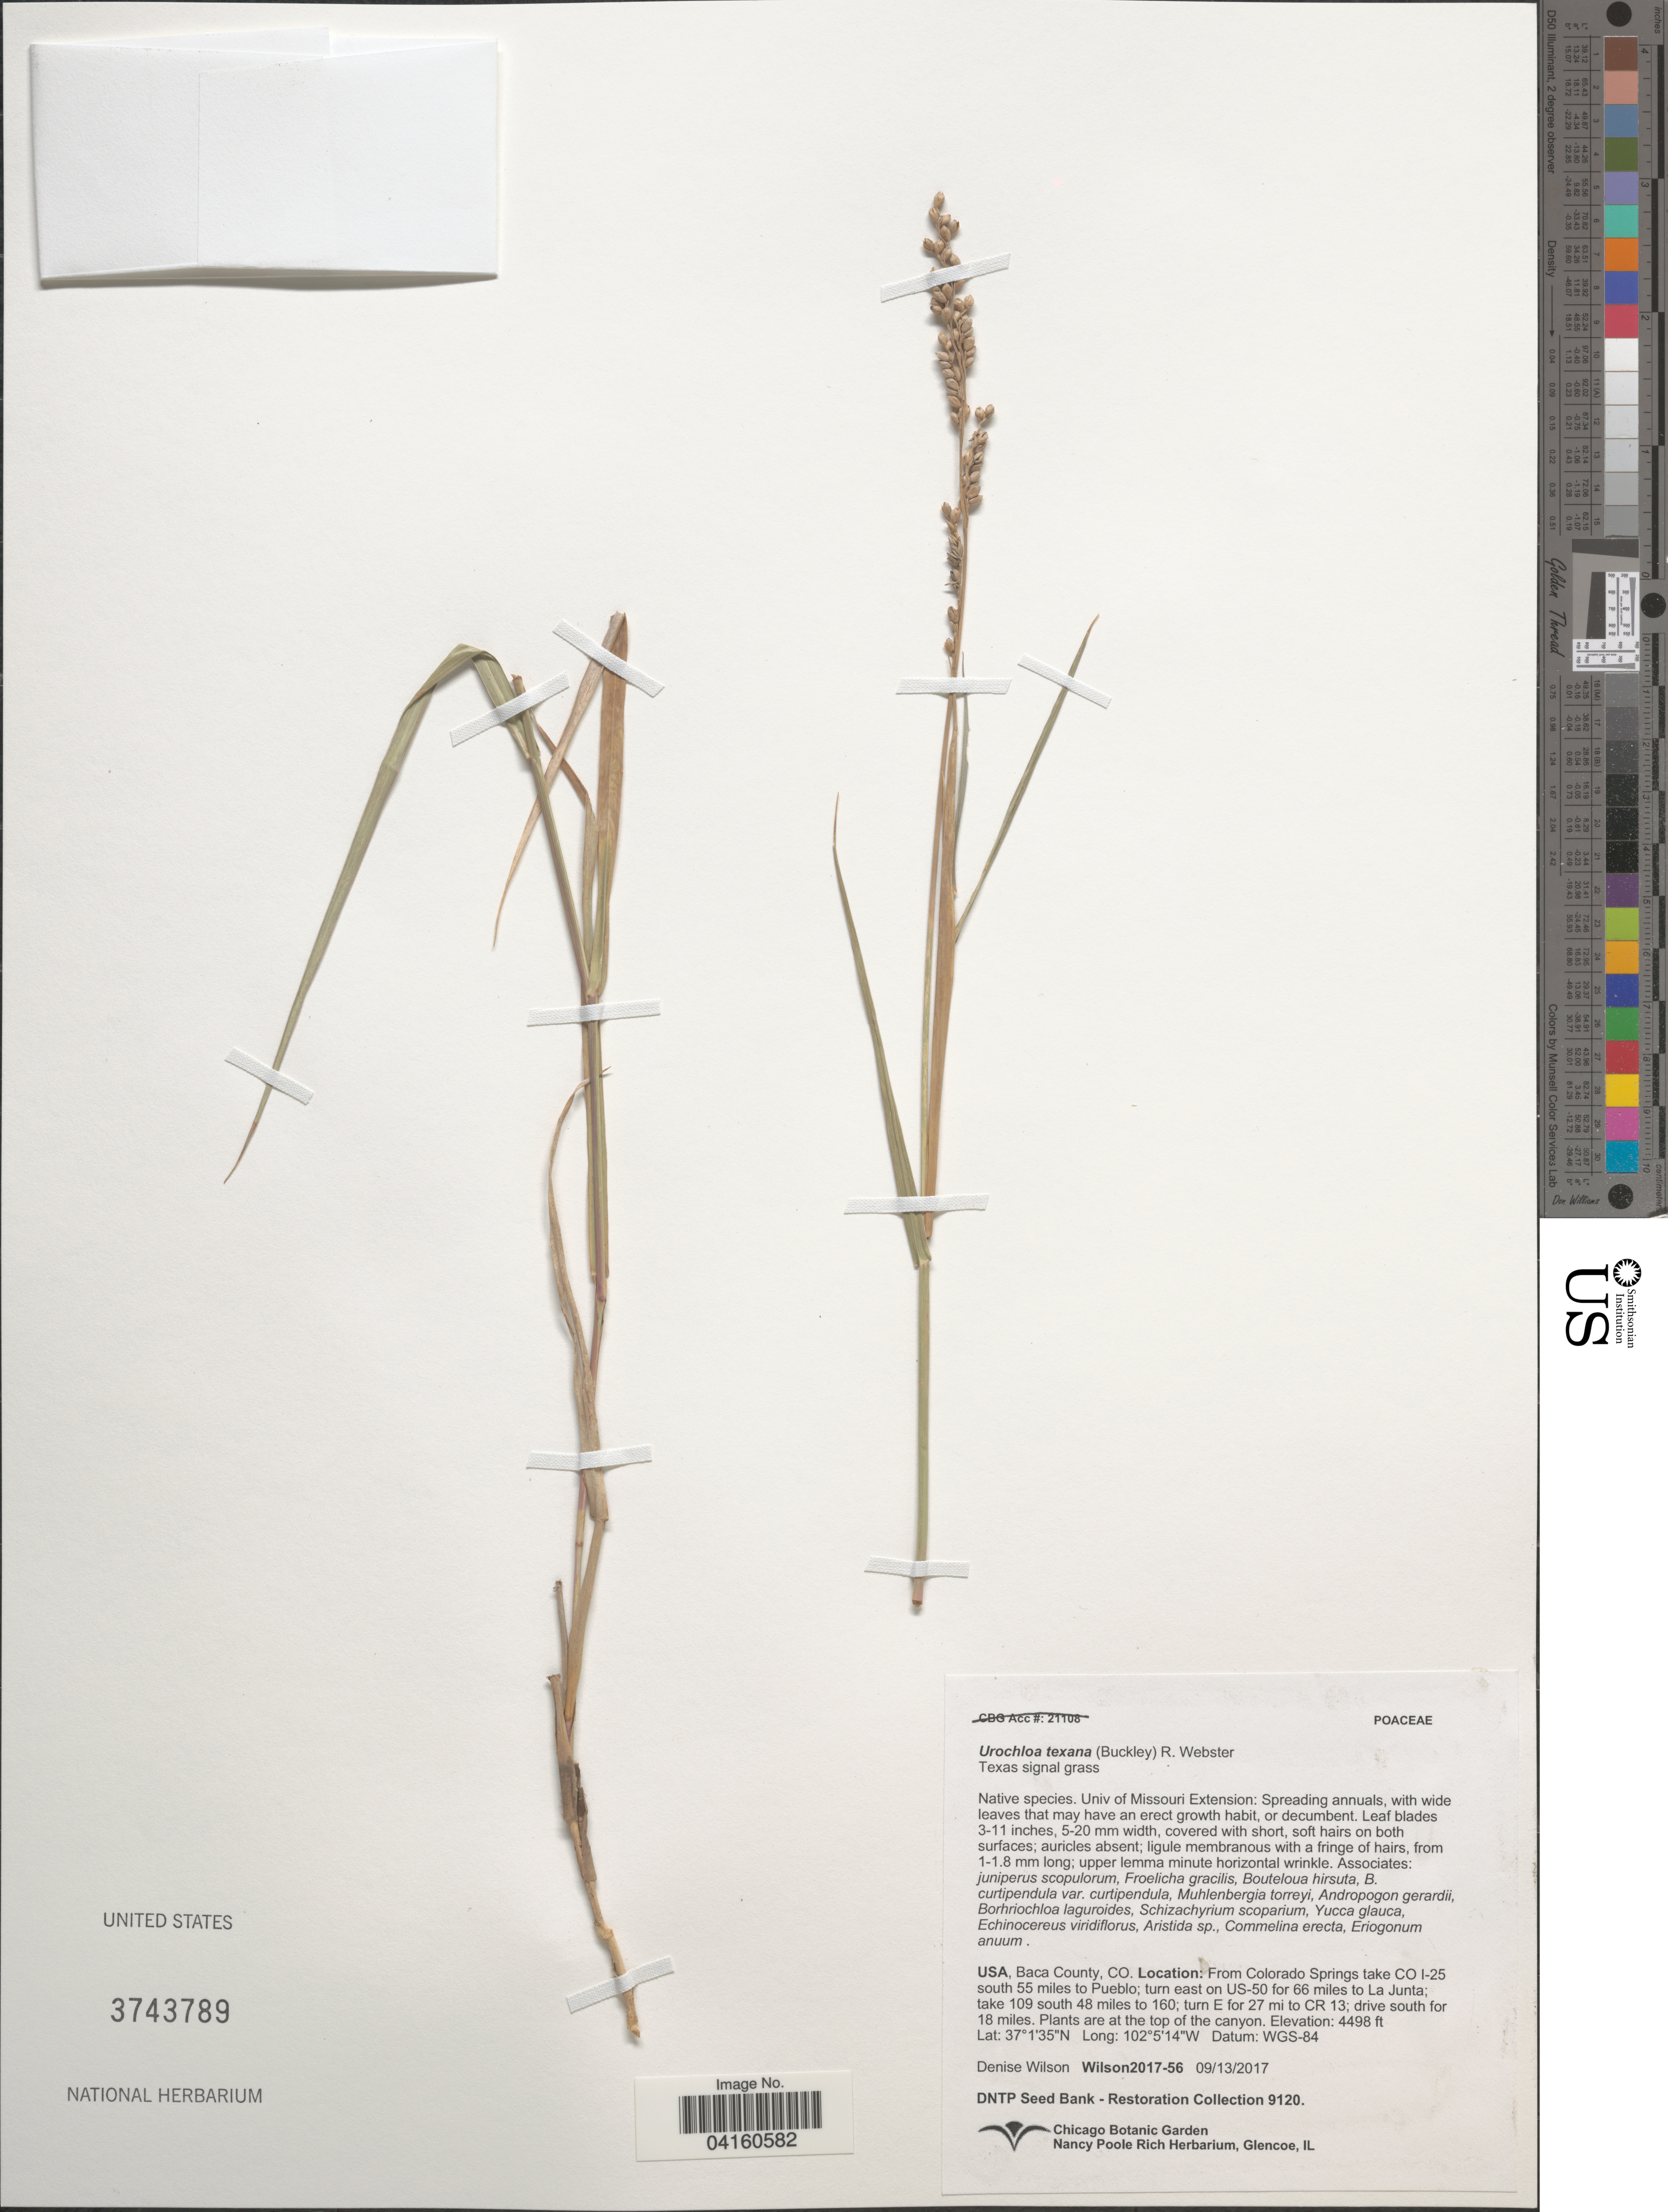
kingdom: Plantae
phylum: Tracheophyta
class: Liliopsida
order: Poales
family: Poaceae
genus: Urochloa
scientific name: Urochloa texana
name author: (Buckley) R.D. Webster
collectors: D. Wilson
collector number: Wilson2017-56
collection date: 2017-09-13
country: United States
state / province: Colorado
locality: Baca County. From Colorado Springs take CO I-25 south 55 miles to Pueblo; turn east on US 50 for 66 miles to La Junta; take 109 south 48 miles to 160, turn E for 27 miles to CR13; drive south for 18 miles. Plants are at the top of the canyon.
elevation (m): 1371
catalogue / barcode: US 3743789